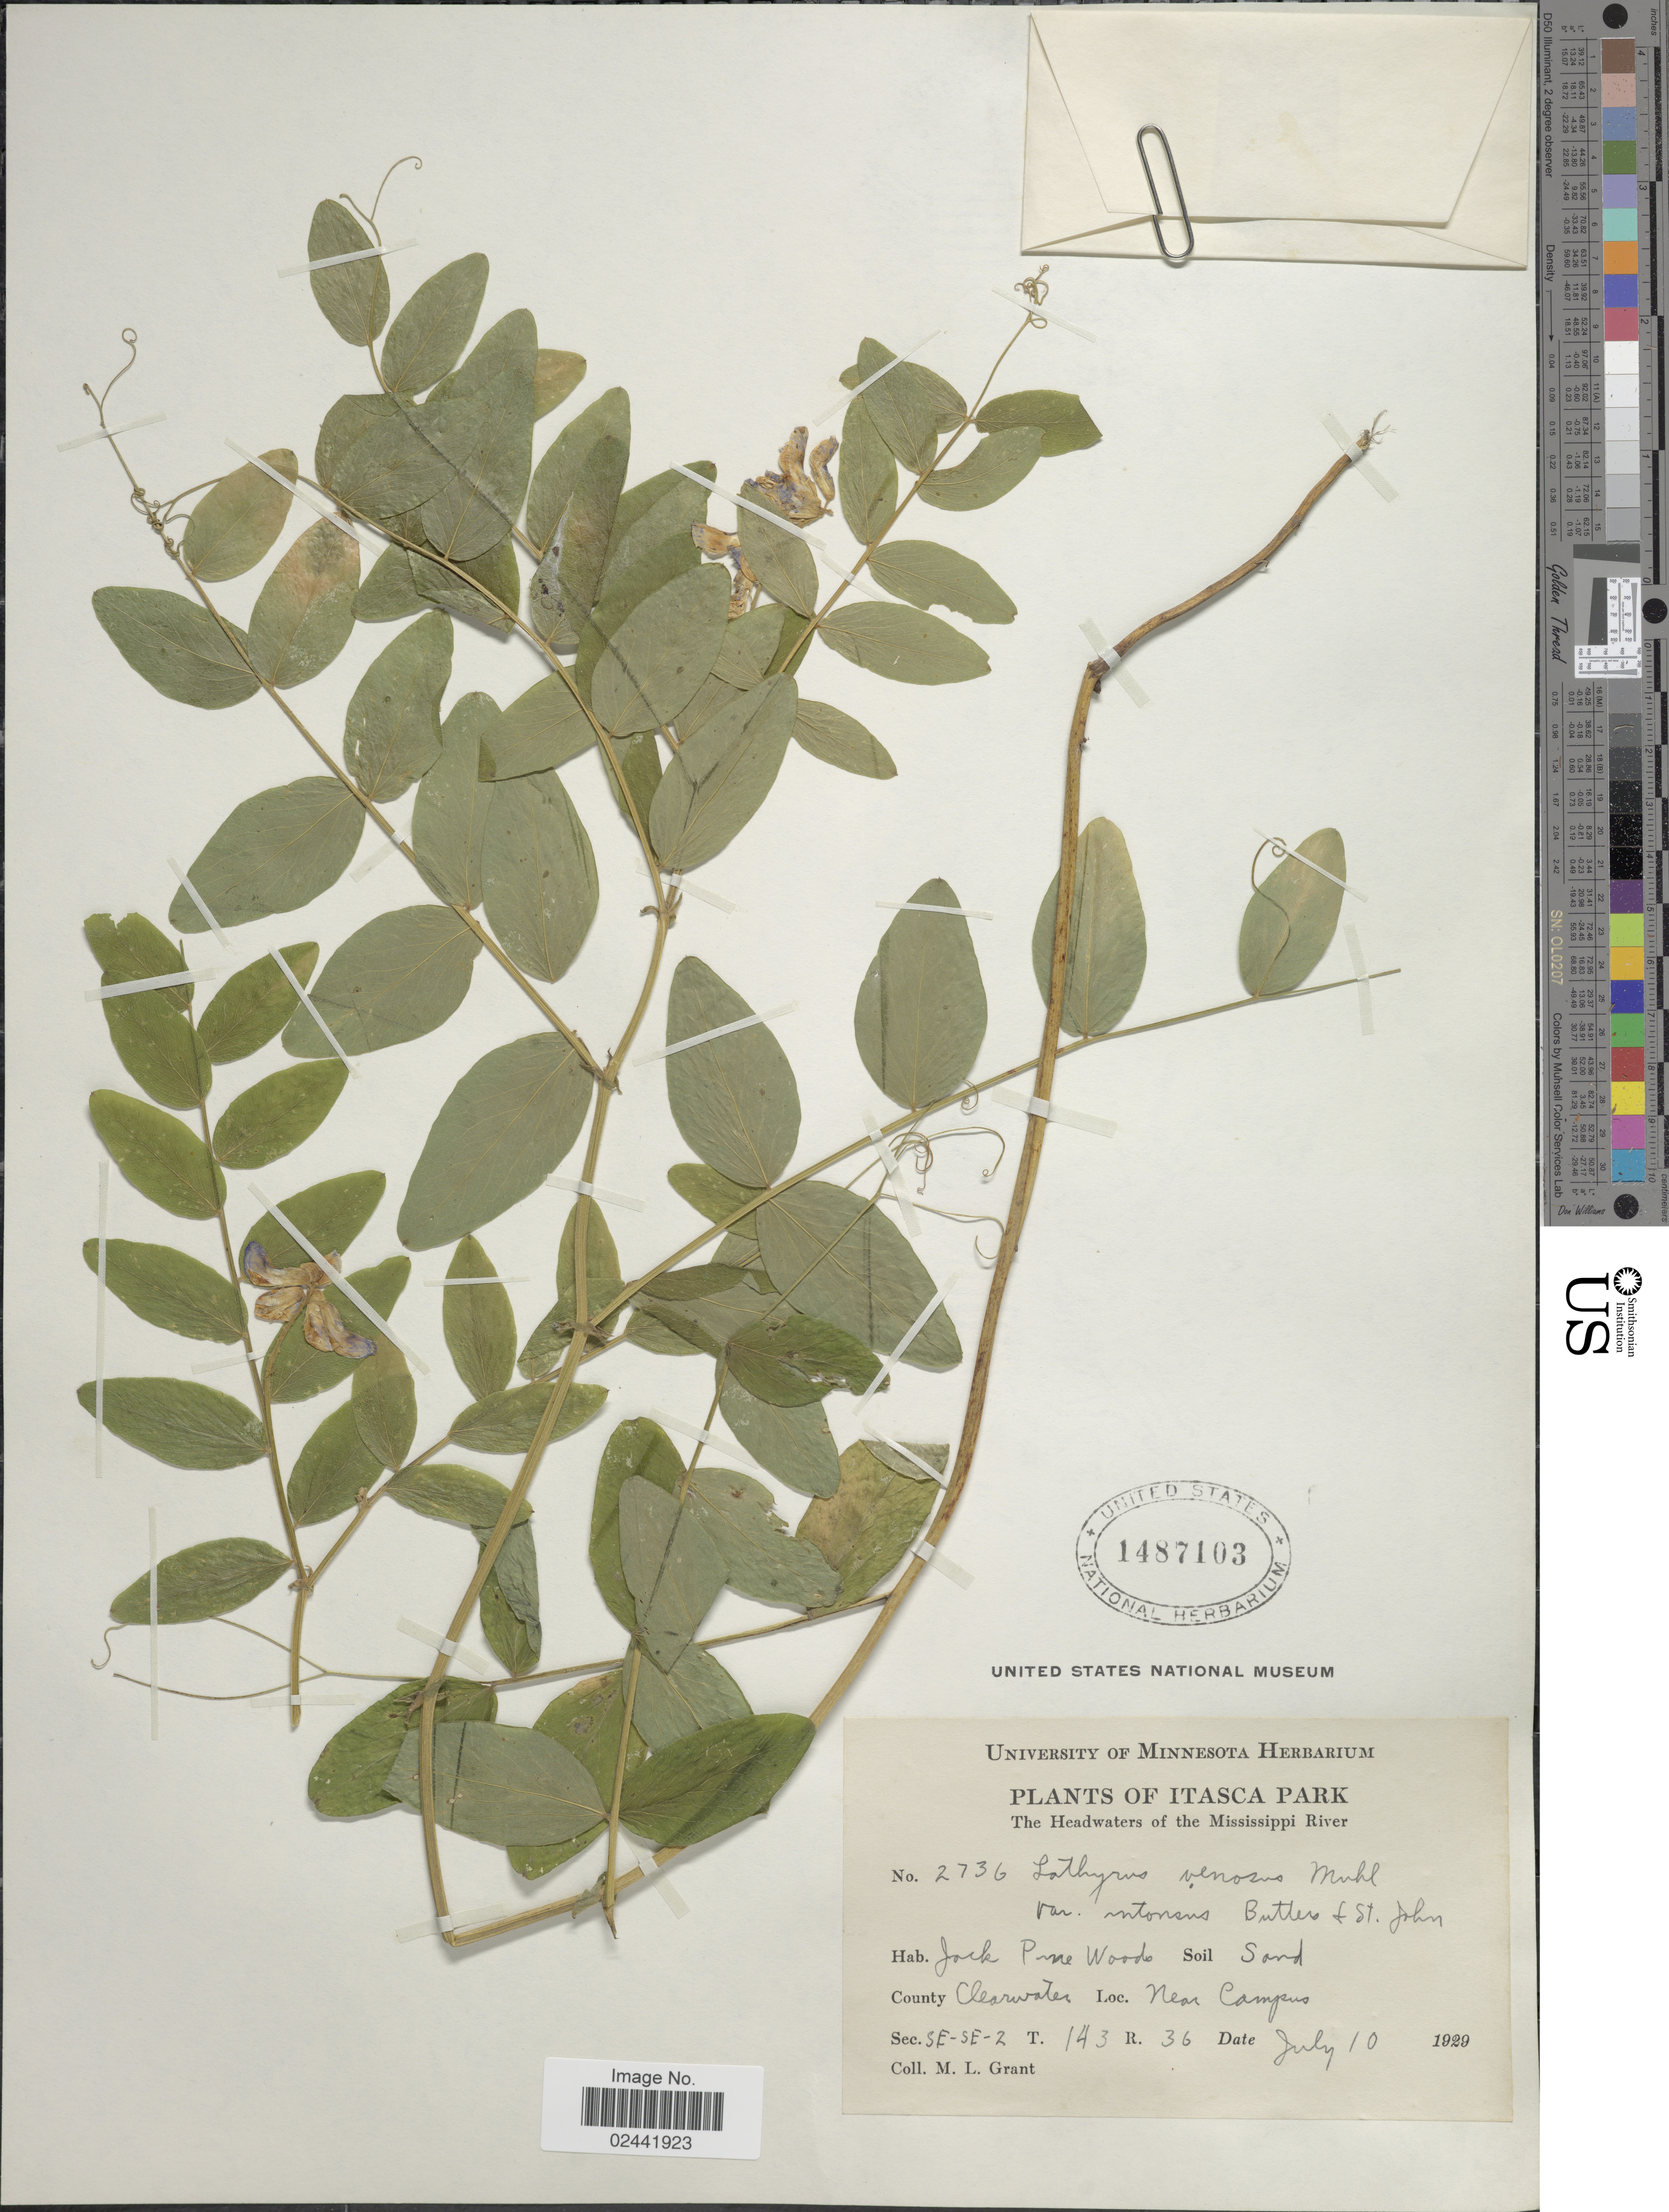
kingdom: Plantae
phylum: Tracheophyta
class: Magnoliopsida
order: Fabales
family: Fabaceae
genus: Lathyrus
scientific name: Lathyrus venosus var. intonsus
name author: Butters & H. St. John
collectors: M. L. Grant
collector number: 2736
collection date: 1929-07-10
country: United States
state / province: Minnesota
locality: Itasca Park. The Headwaters of the Mississippi River. County: Clearwater. Near Campus. Sec. SE-SE-2 T.143 R.36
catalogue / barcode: US 1487103